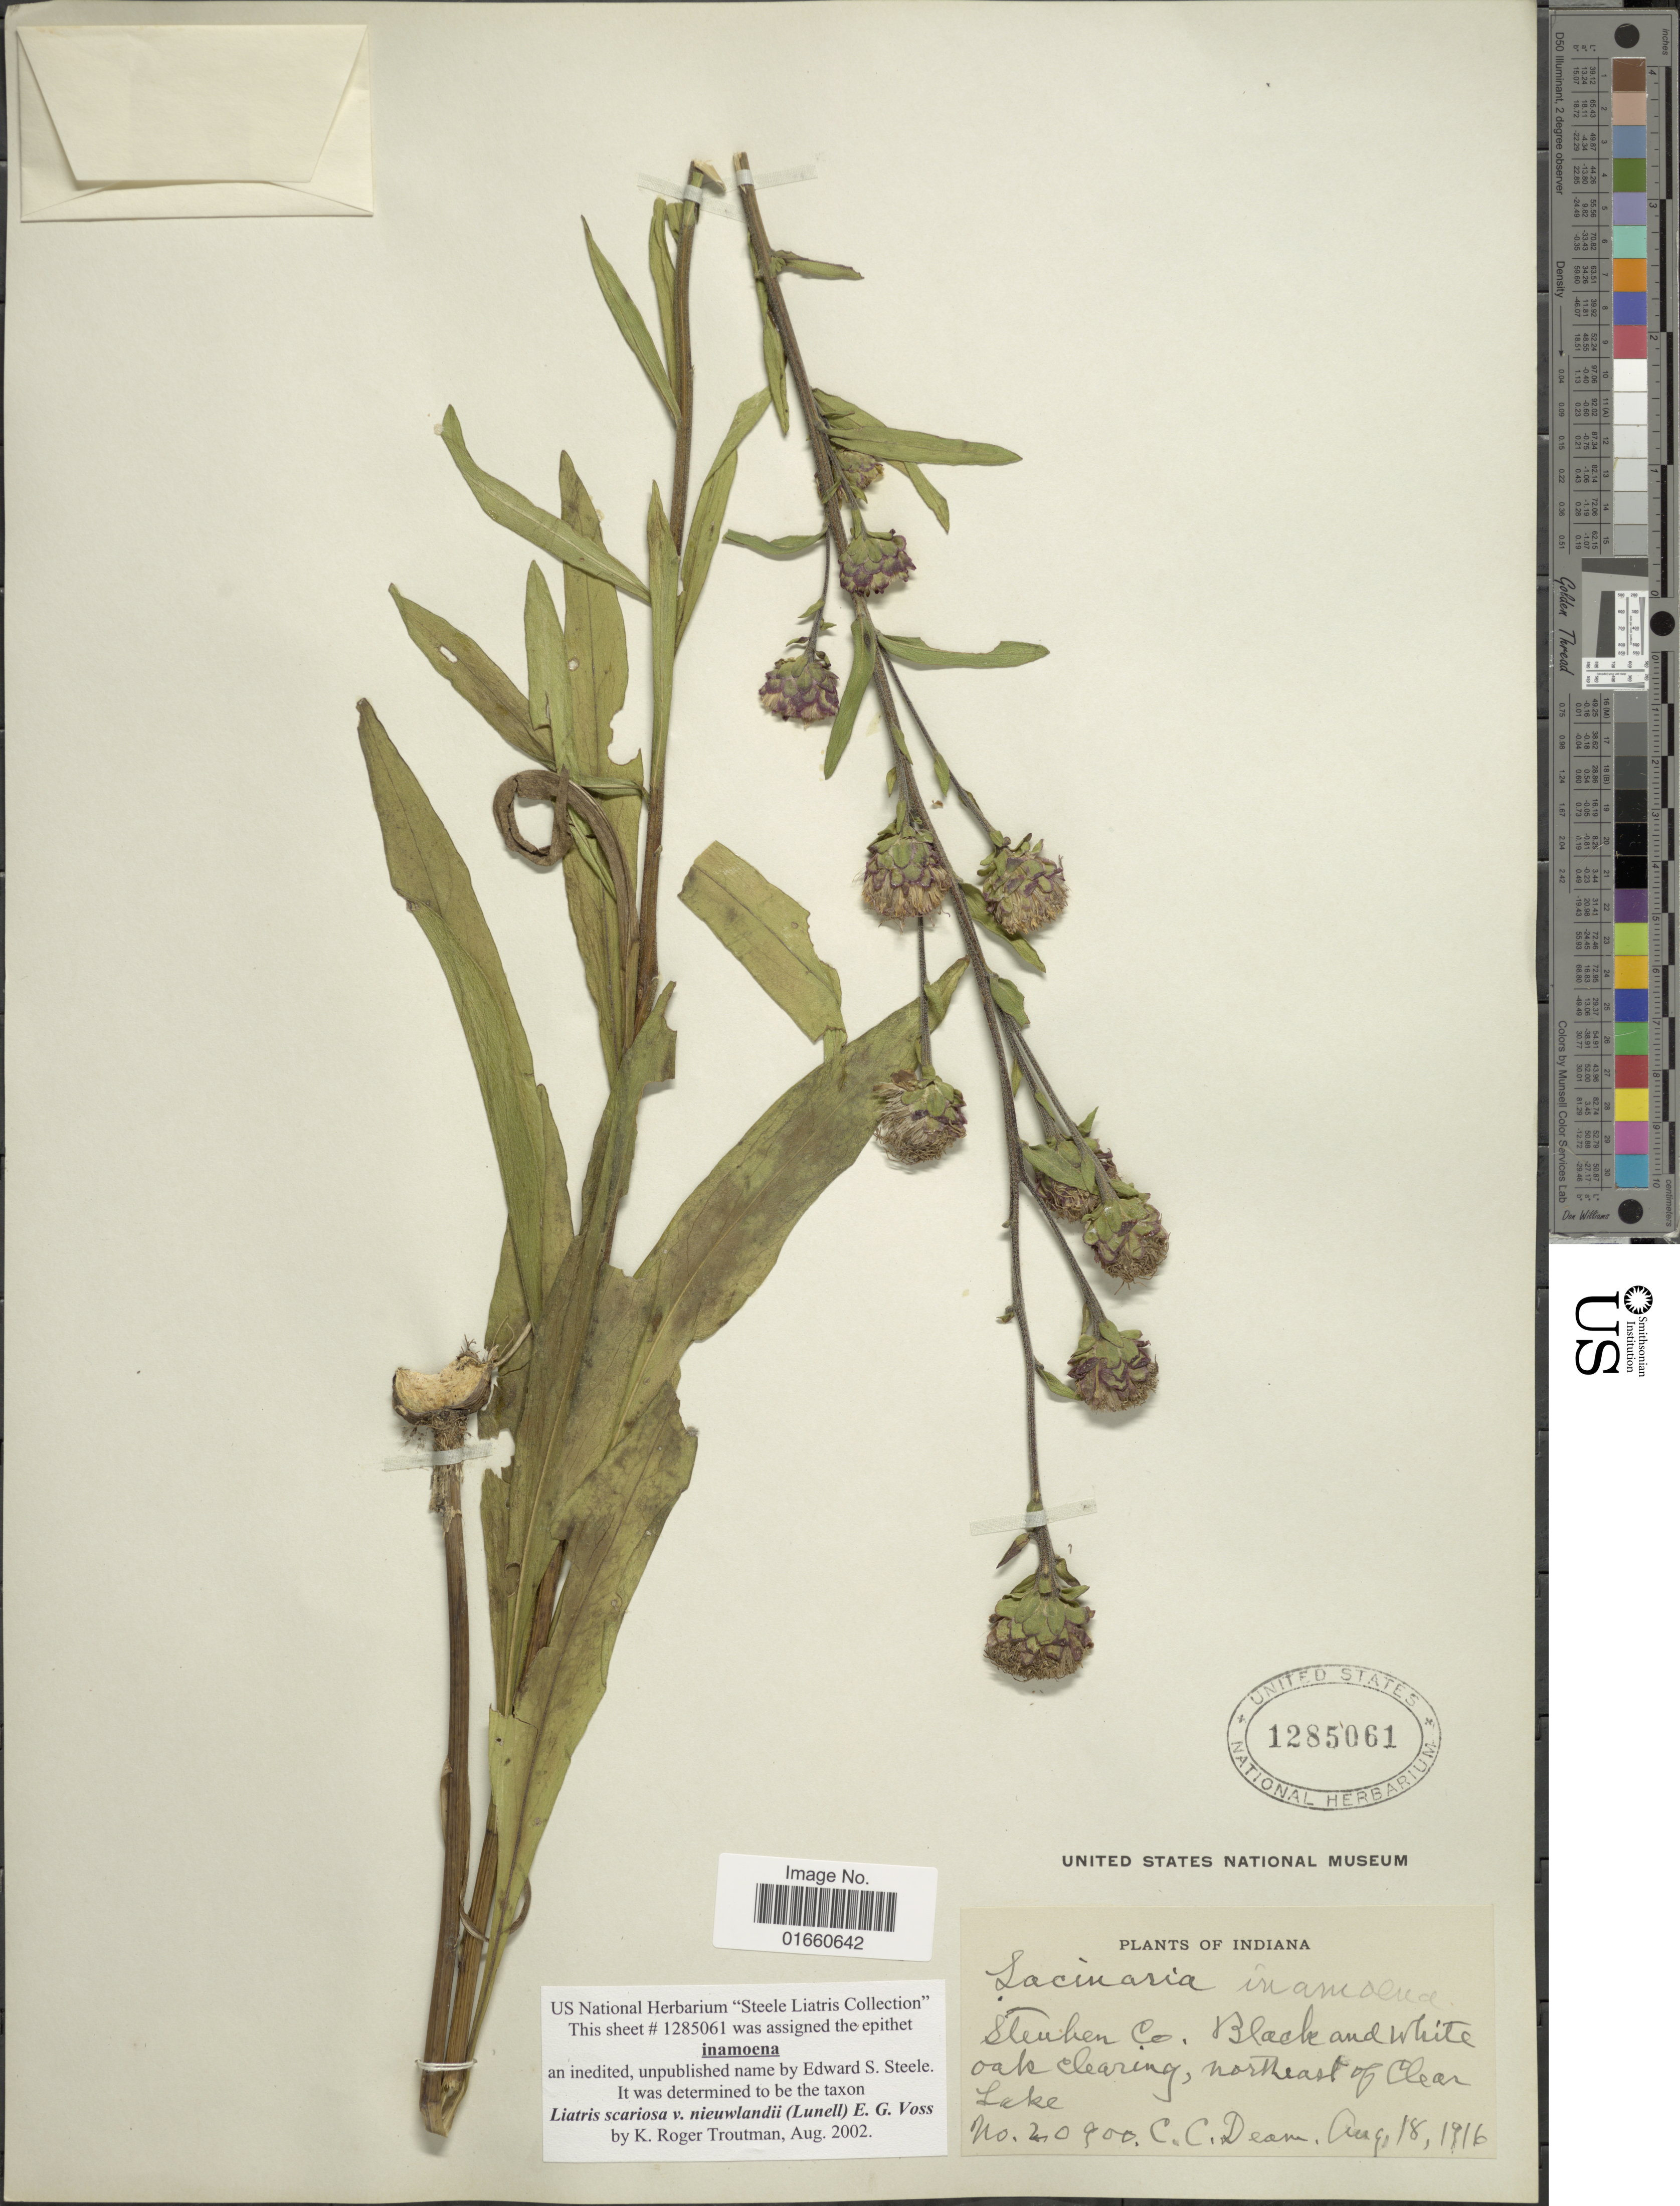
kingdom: Plantae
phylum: Tracheophyta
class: Magnoliopsida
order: Asterales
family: Asteraceae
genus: Liatris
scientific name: Liatris scariosa var. nieuwlandii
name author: (Lunell) E.G. Voss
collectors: C. C. Deam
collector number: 20900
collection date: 1916-08-18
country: United States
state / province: Indiana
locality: Steuben Co. Black & White oak clearing, northeast of Clear Lake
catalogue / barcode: US 1285061